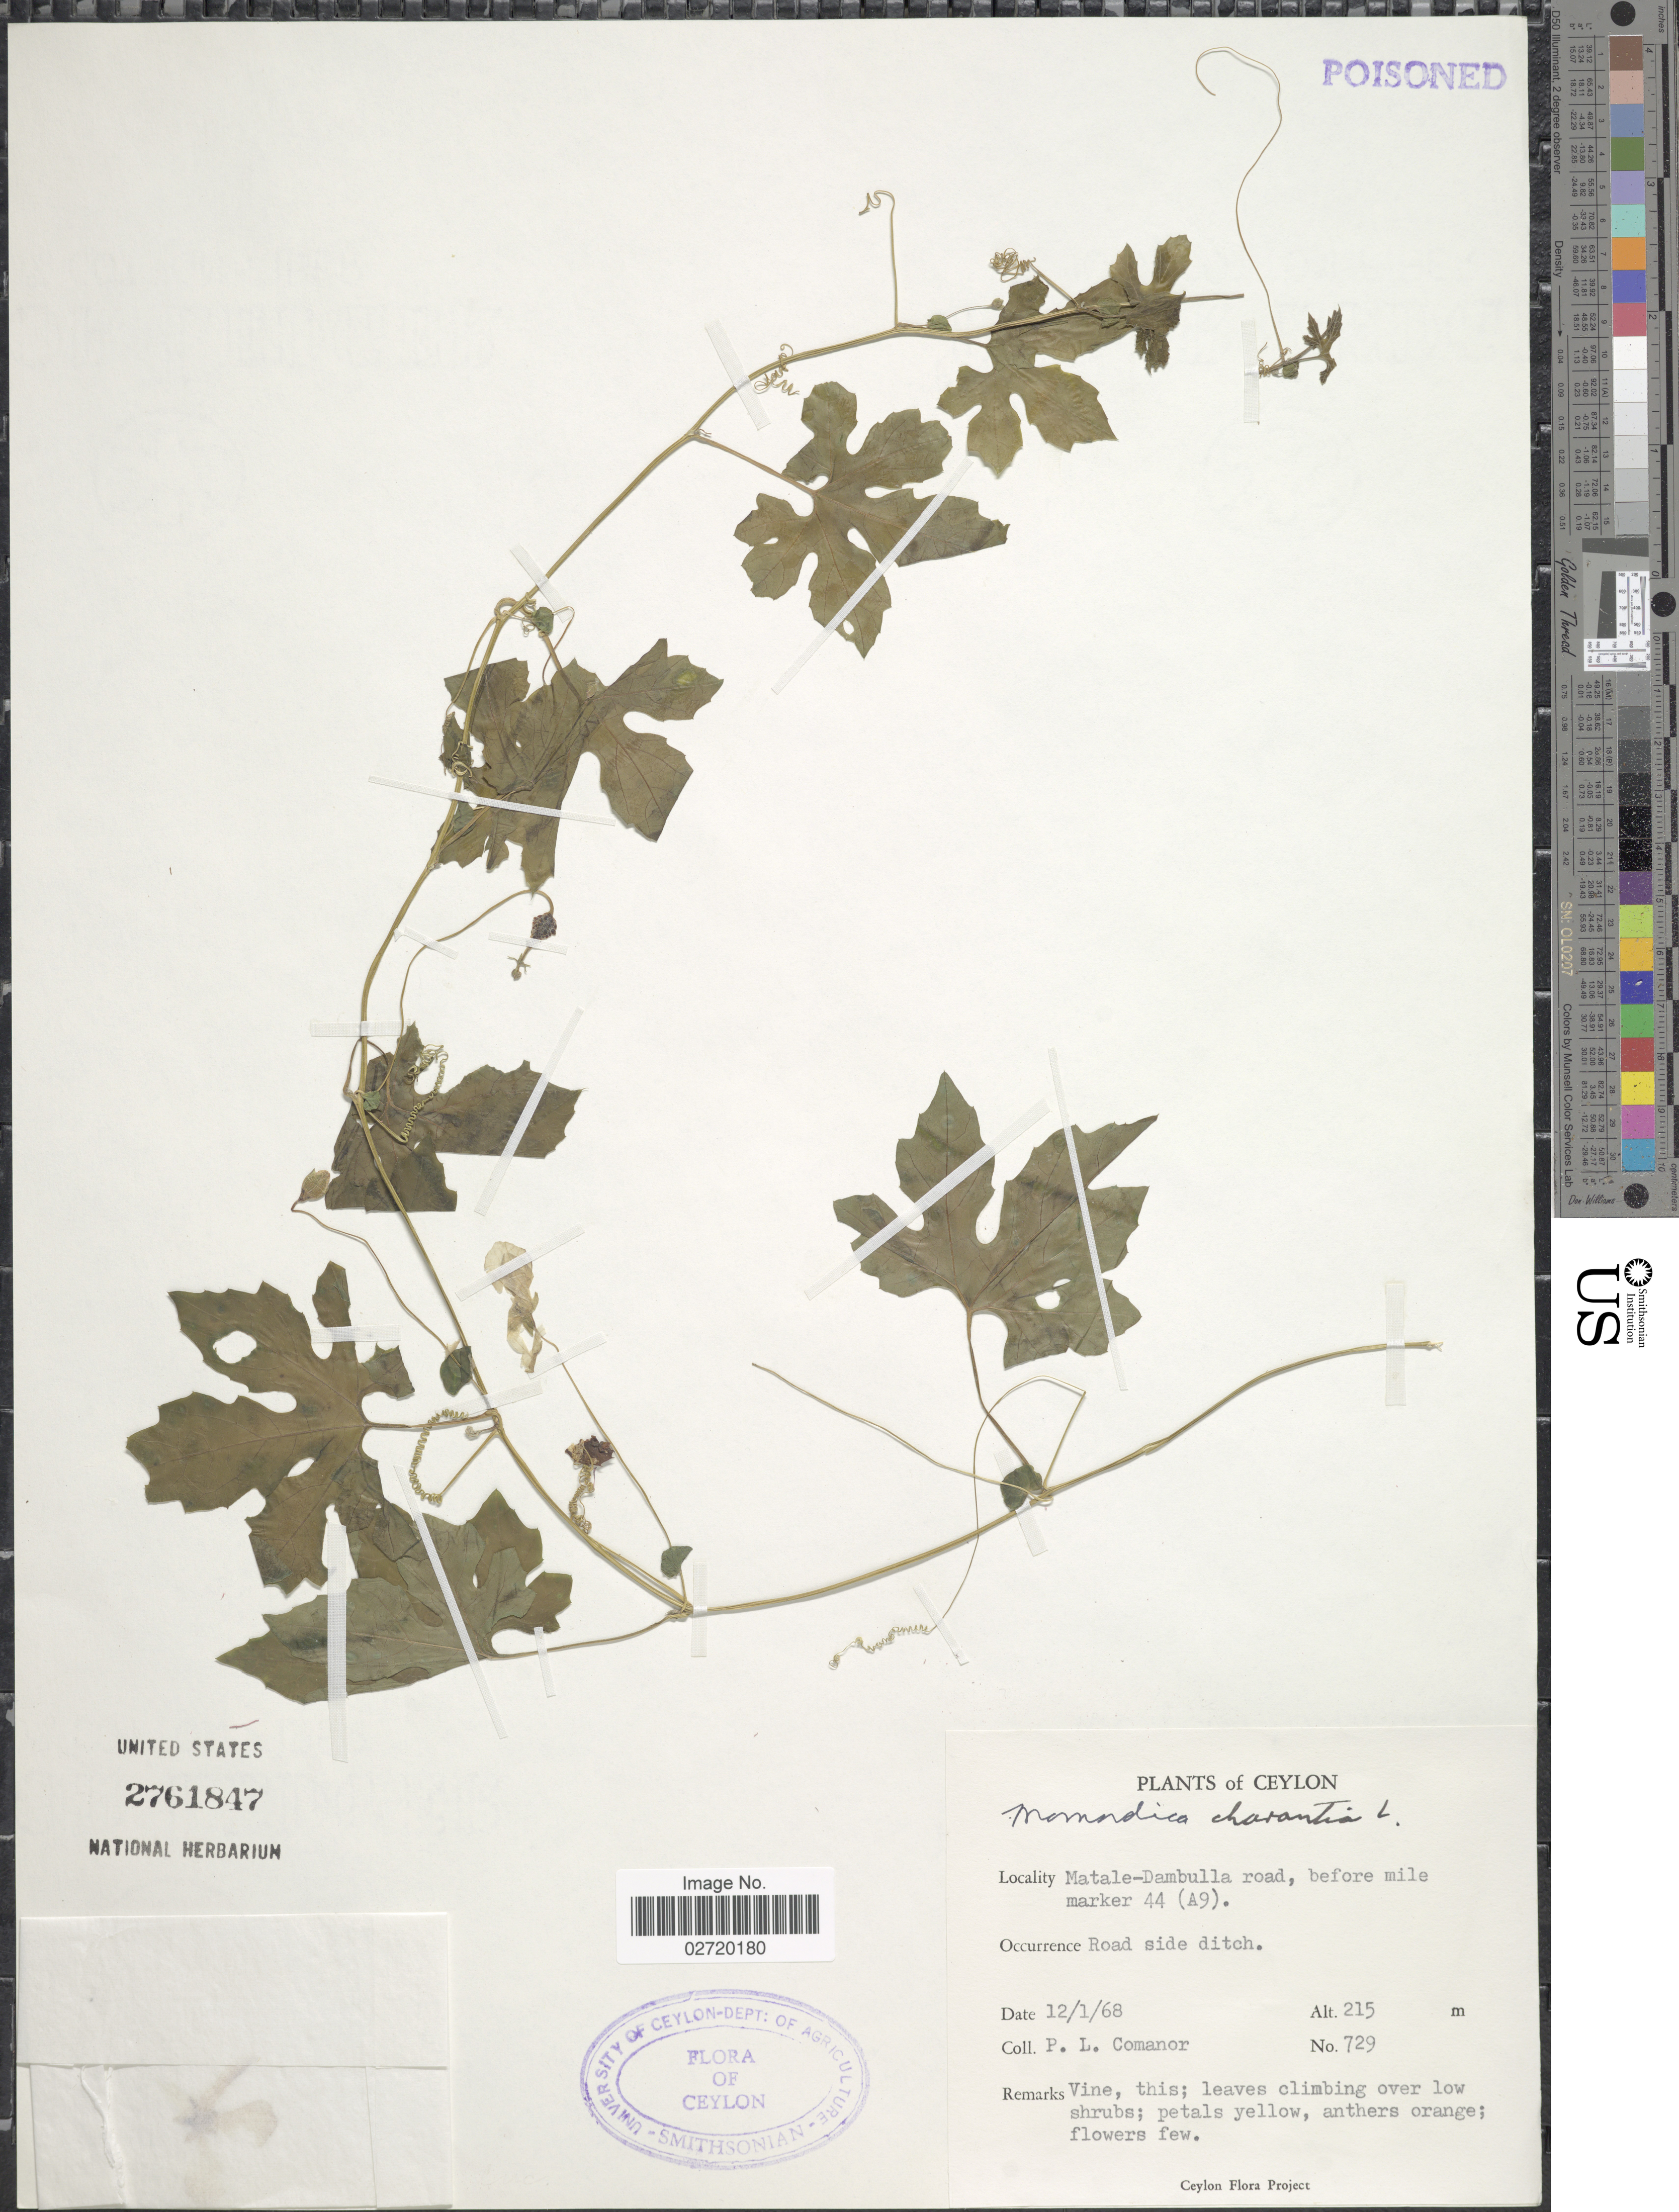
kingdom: Plantae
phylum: Tracheophyta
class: Magnoliopsida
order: Cucurbitales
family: Cucurbitaceae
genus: Momordica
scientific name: Momordica charantia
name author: L.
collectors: P. Comanor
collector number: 729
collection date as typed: Transcribed d/m/y: 12/1/68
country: Sri Lanka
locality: Ceylon, Matale-Dambulla road, before mile marker 44 (A9)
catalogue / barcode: US 2761847